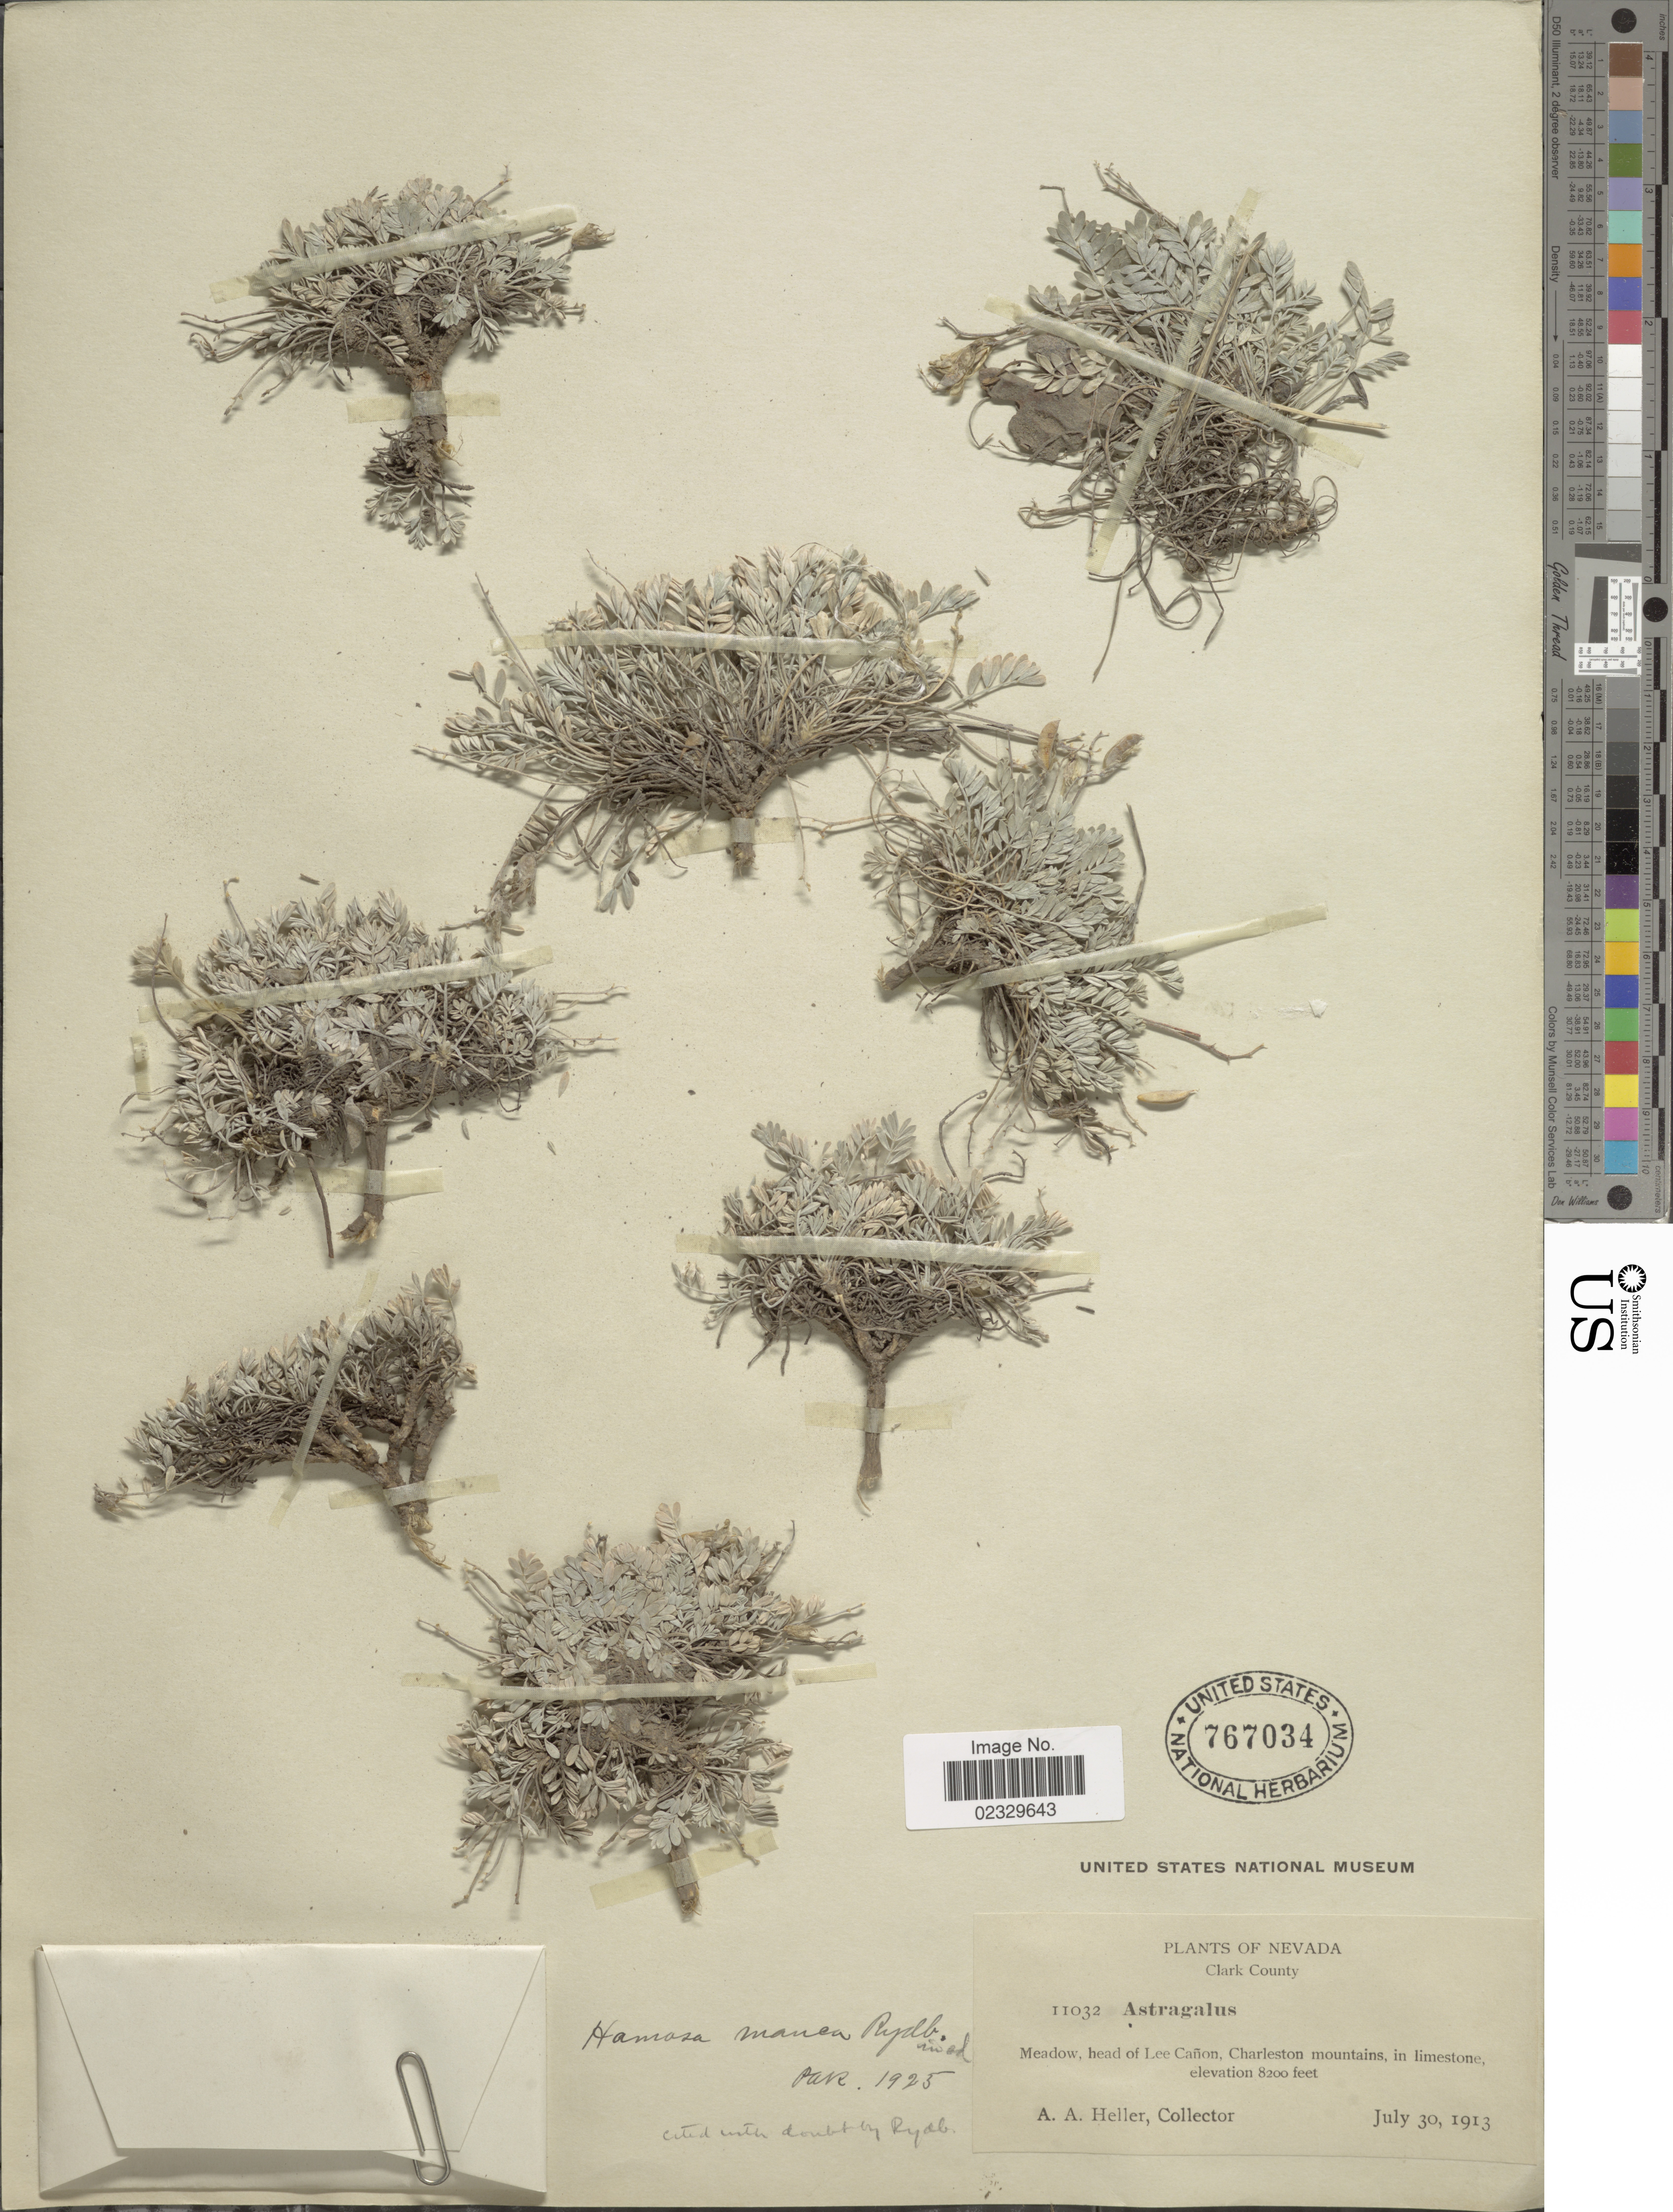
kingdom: Plantae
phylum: Tracheophyta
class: Magnoliopsida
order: Fabales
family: Fabaceae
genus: Astragalus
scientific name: Astragalus calycosus var. mancus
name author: (Rydb.) Barneby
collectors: A. A. Heller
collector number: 11032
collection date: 1913-07-30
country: United States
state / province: Nevada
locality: Clark County. head of Lee Cañon, Charleston Mountains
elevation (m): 2499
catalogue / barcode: US 767034